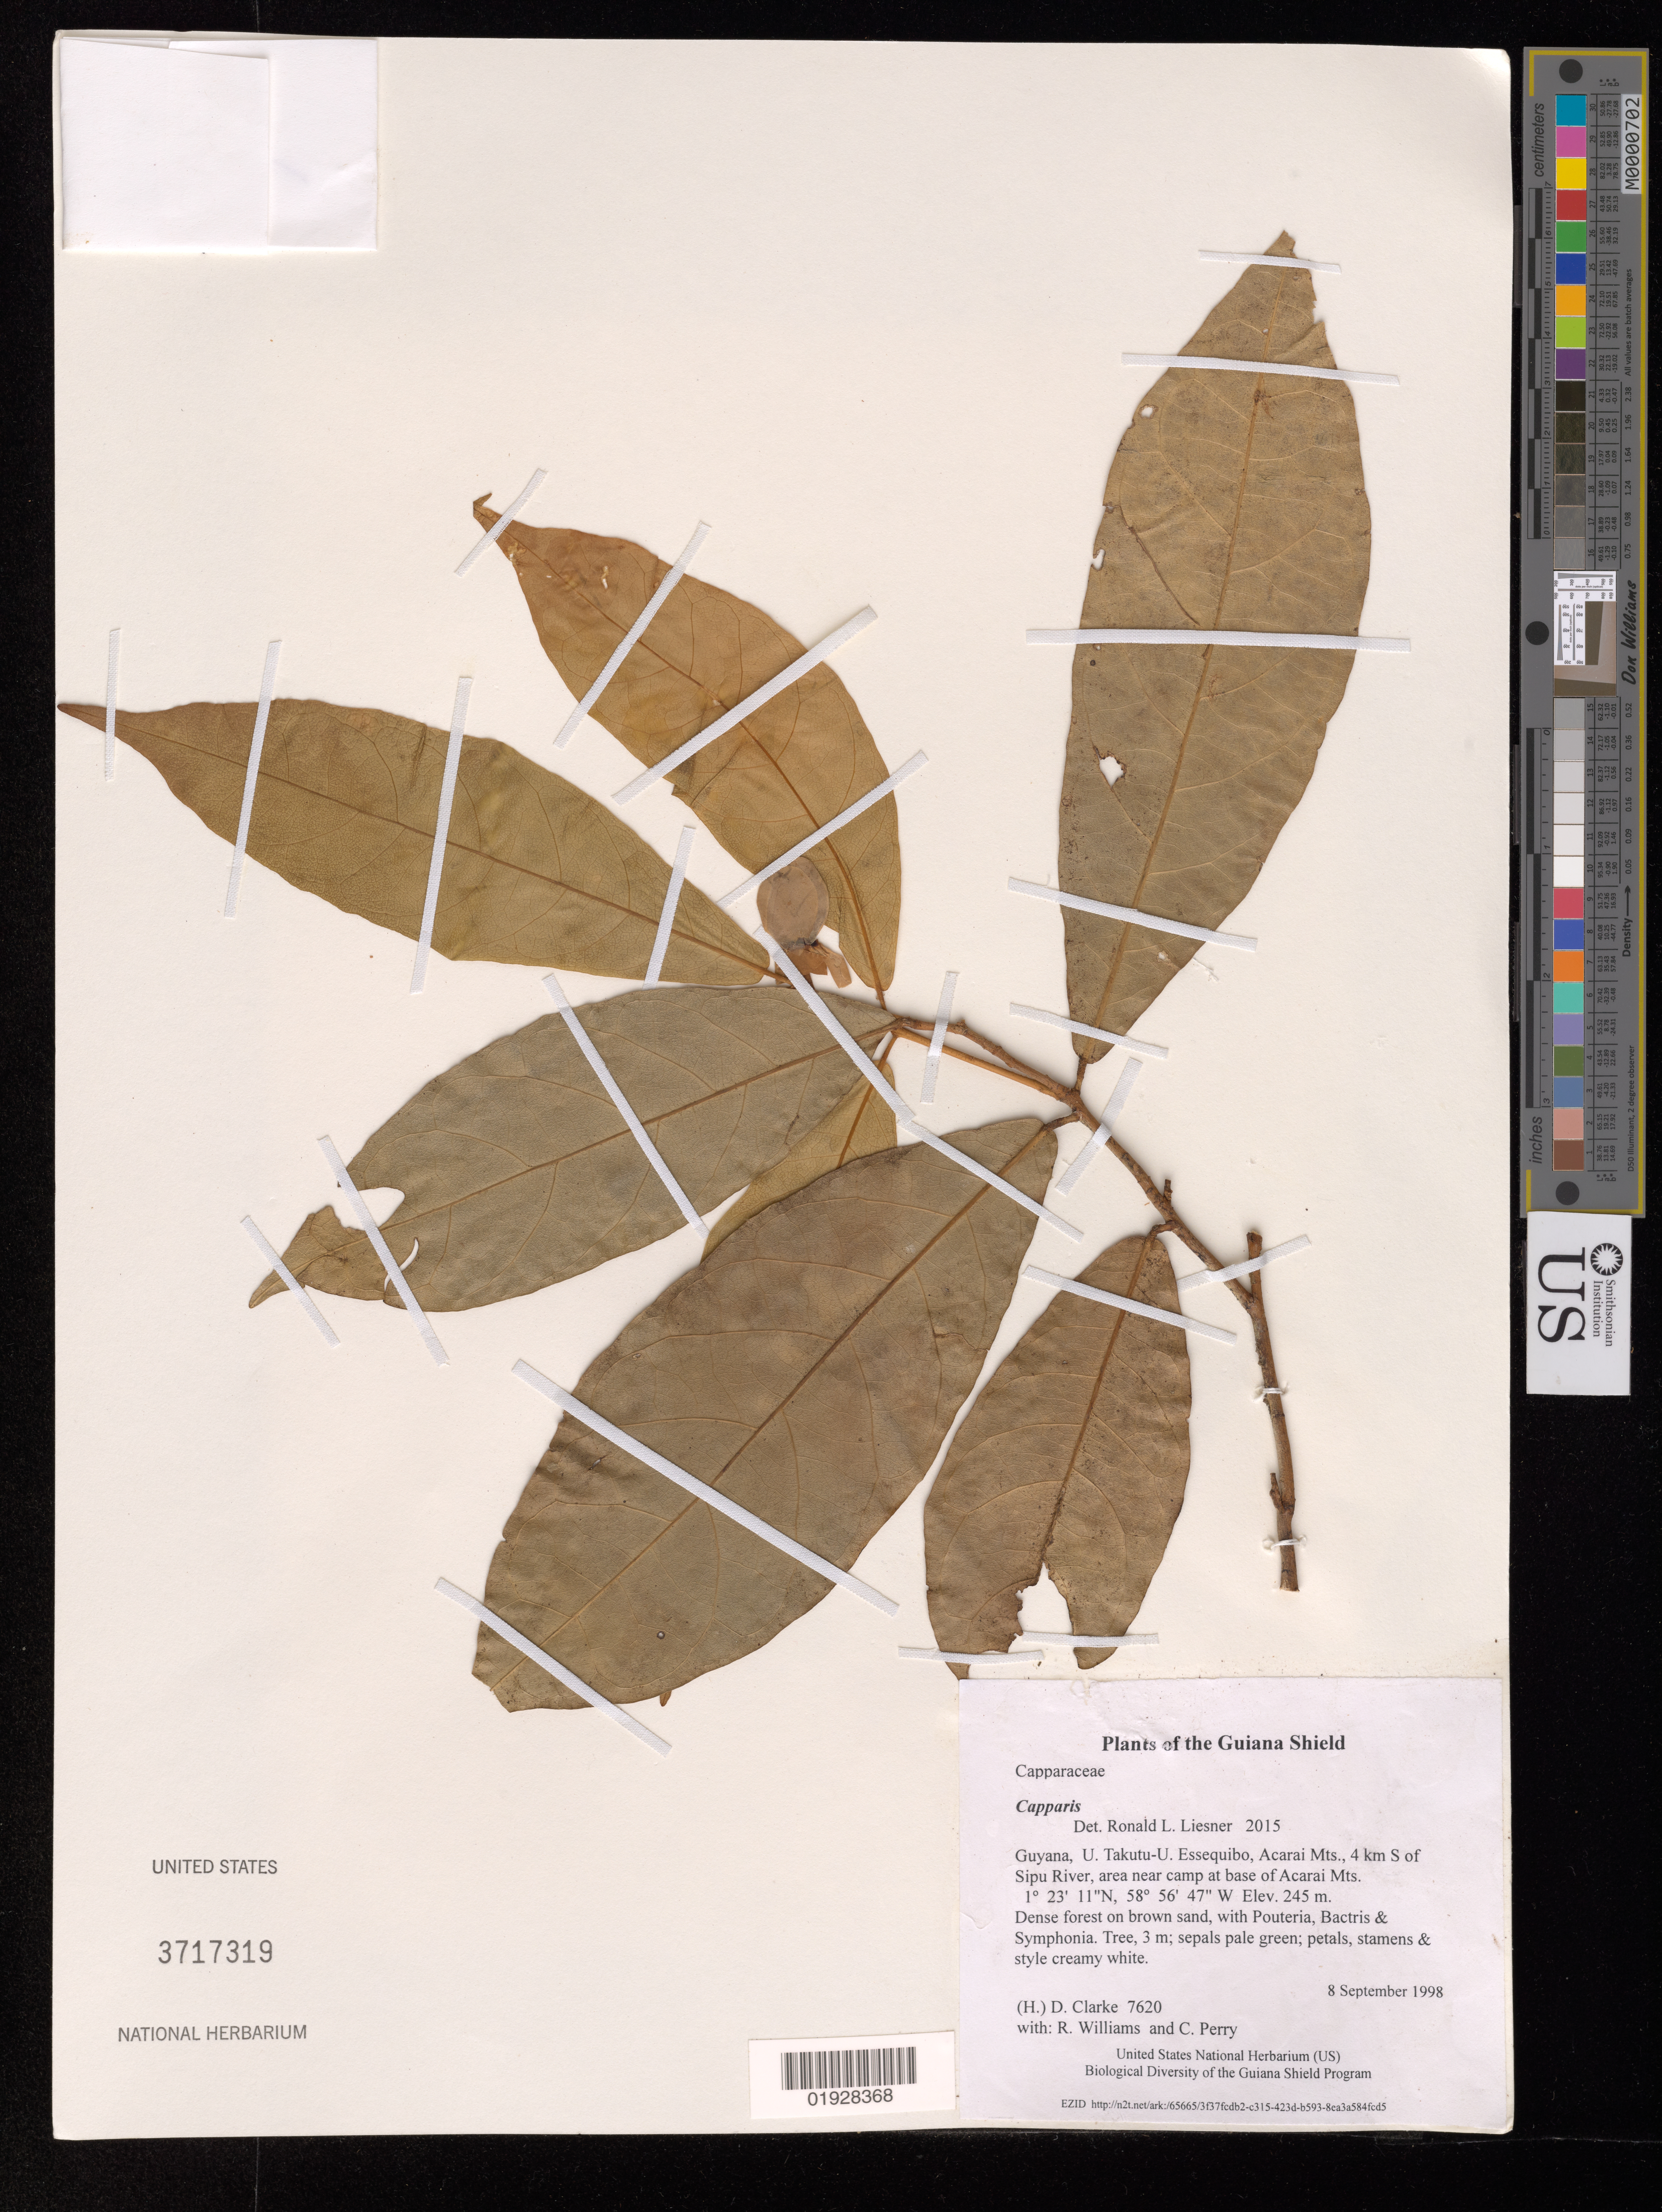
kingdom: Plantae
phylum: Tracheophyta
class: Magnoliopsida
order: Brassicales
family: Capparaceae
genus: Capparis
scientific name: Capparis sp.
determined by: Liesner, R. L.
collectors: H. D. Clarke, R. Williams & C. Perry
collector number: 7620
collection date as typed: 8 September 1998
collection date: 1998-09-08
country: Guyana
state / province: U. Takutu-U. Essequibo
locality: Acarai Mts., 4 km S of Sipu River, area near camp at base of Acarai Mts.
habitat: Dense forest on brown sand, with Pouteria, Bactris & Symphonia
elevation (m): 245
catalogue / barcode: US 3717319